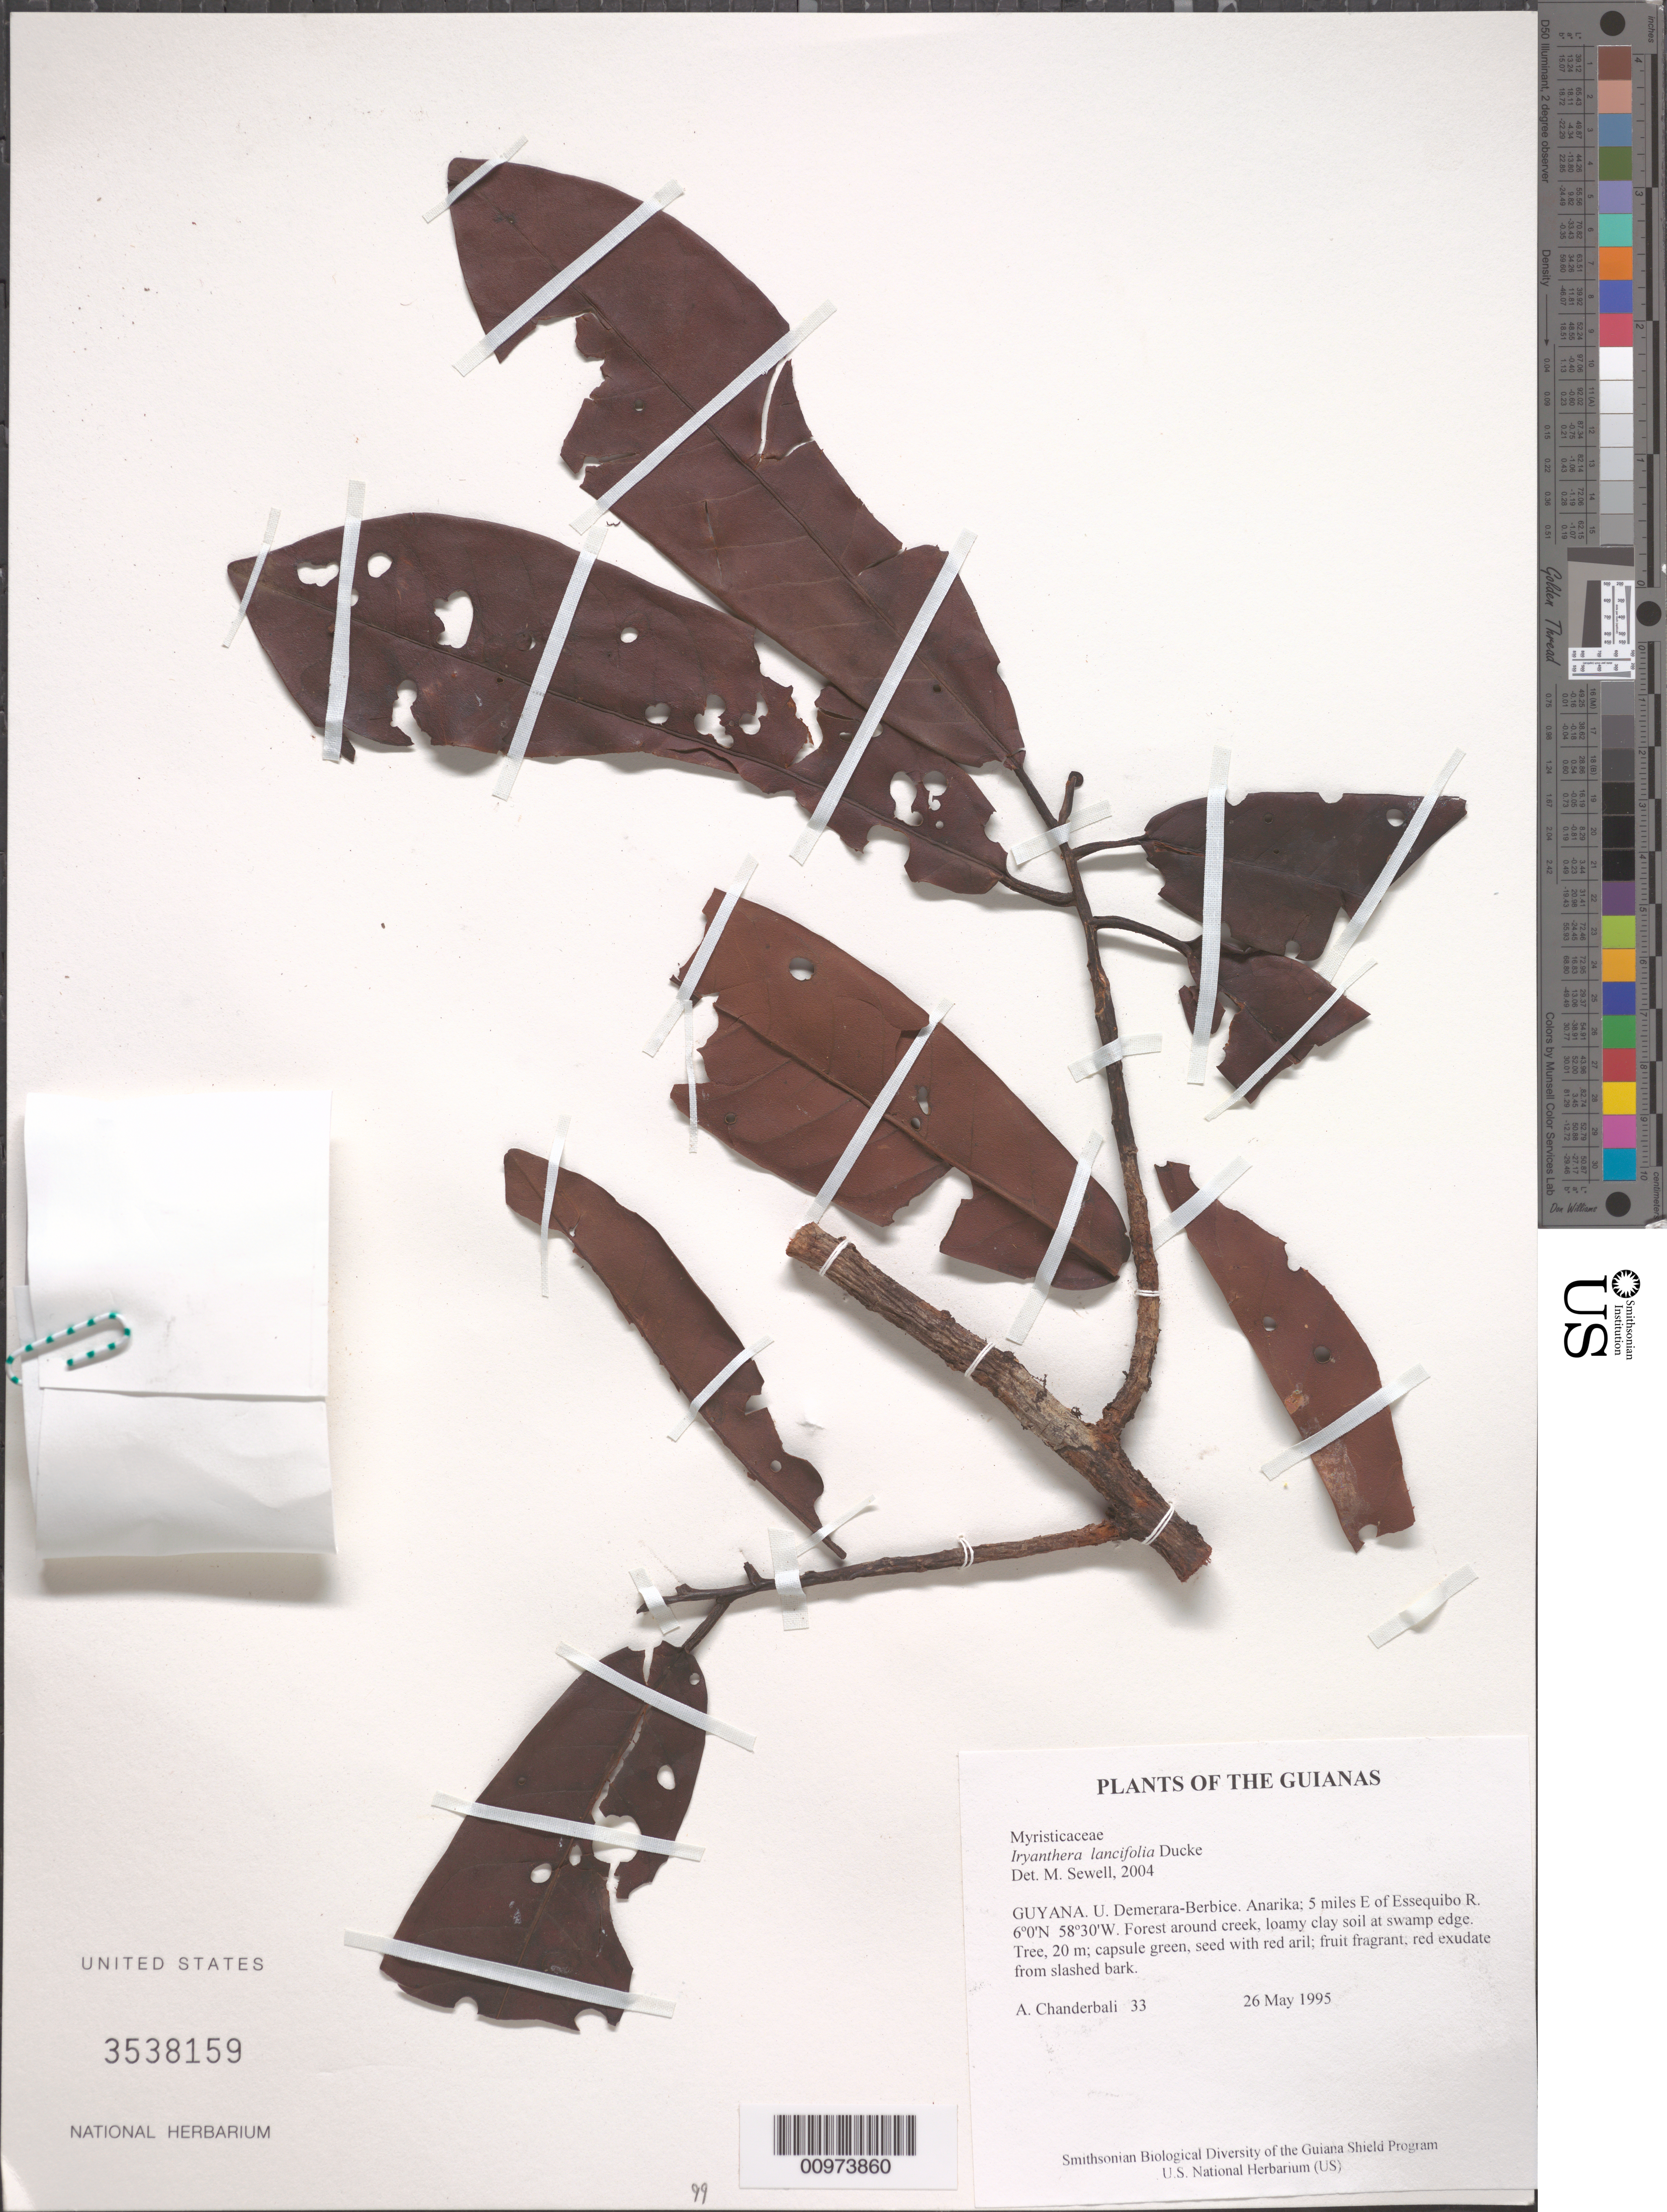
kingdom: Plantae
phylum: Tracheophyta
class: Magnoliopsida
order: Magnoliales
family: Myristicaceae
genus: Iryanthera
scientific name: Iryanthera lancifolia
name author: Ducke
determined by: Sewell, M.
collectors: A. S. Chanderbali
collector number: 0033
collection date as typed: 26 May 1995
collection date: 1995-05-26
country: Guyana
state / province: U. Demerara-Berbice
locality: Anarika; 5 miles E of Essequibo R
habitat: Forest around creek, loamy clay soil at swamp edge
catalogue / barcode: US 3538159